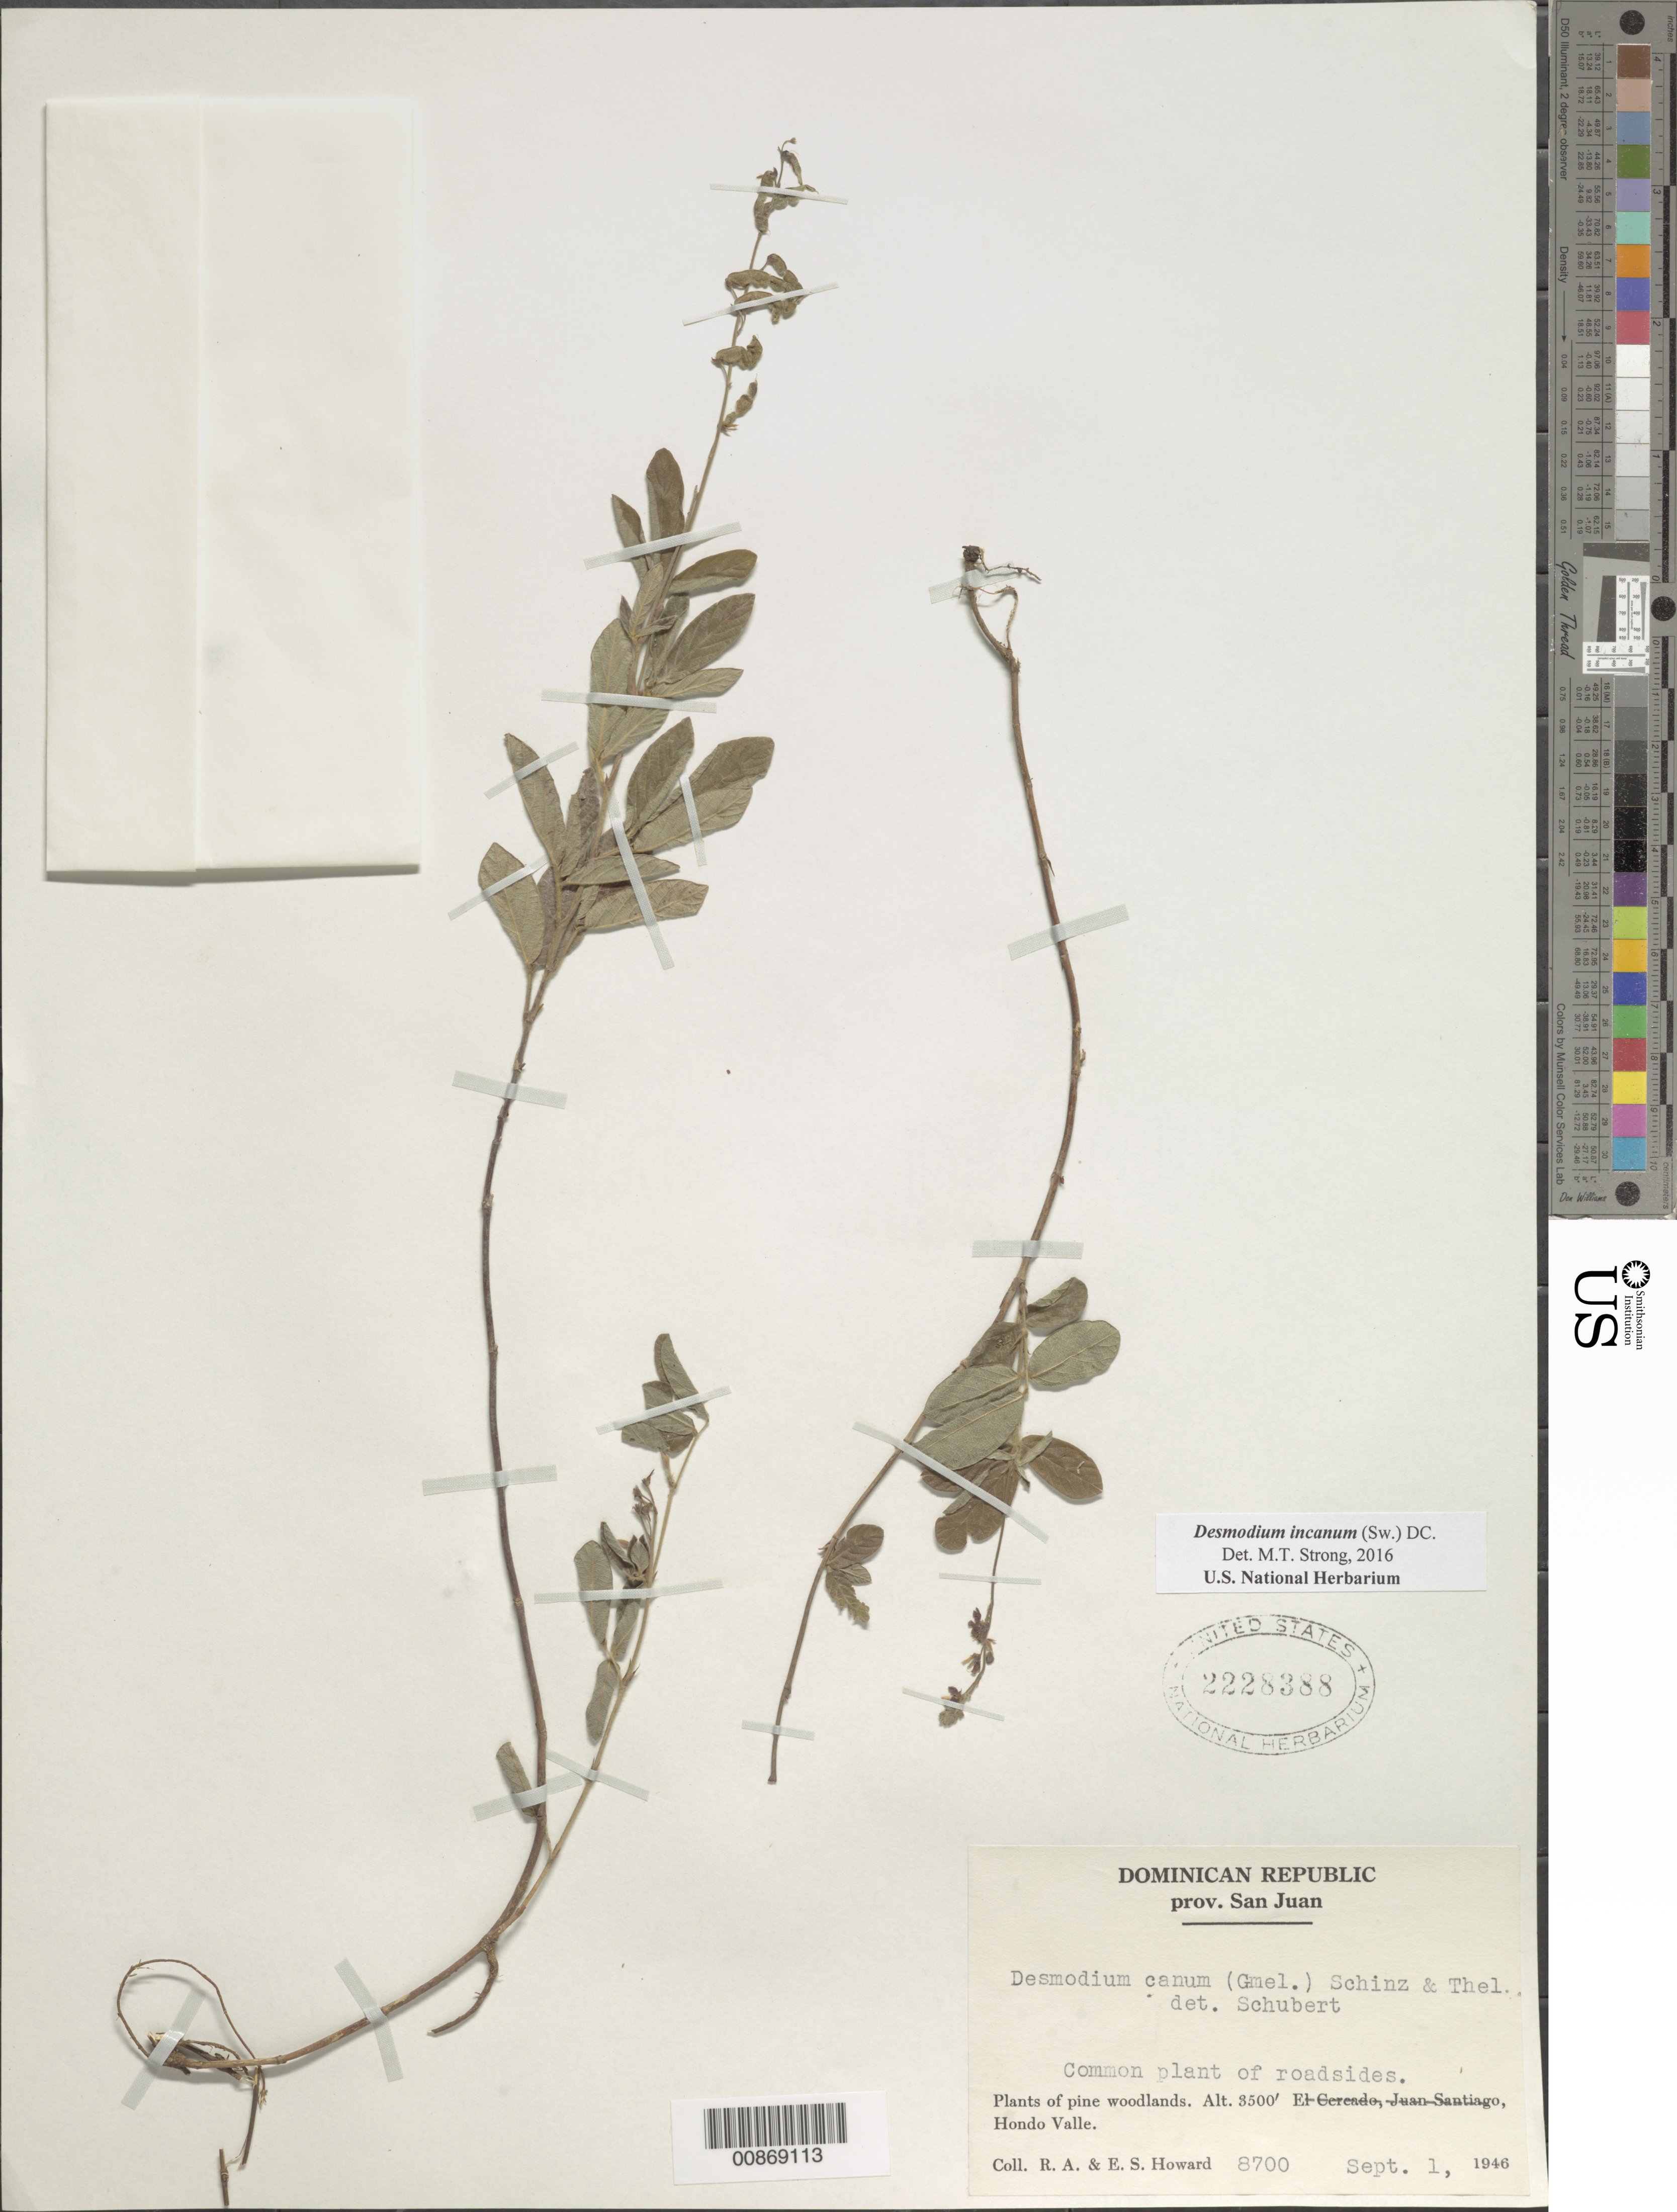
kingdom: Plantae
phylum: Tracheophyta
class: Magnoliopsida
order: Fabales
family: Fabaceae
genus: Desmodium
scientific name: Desmodium incanum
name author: (Sw.) DC.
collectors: R. A. Howard & E. S. Howard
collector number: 8700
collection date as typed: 01 Sep 1946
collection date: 1946-09-01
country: Dominican Republic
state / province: San Juan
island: Hispaniola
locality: Hondo Valle.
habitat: Common plant of roadsides. Plants of pine woodlands.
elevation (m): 1067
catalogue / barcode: US 2228388